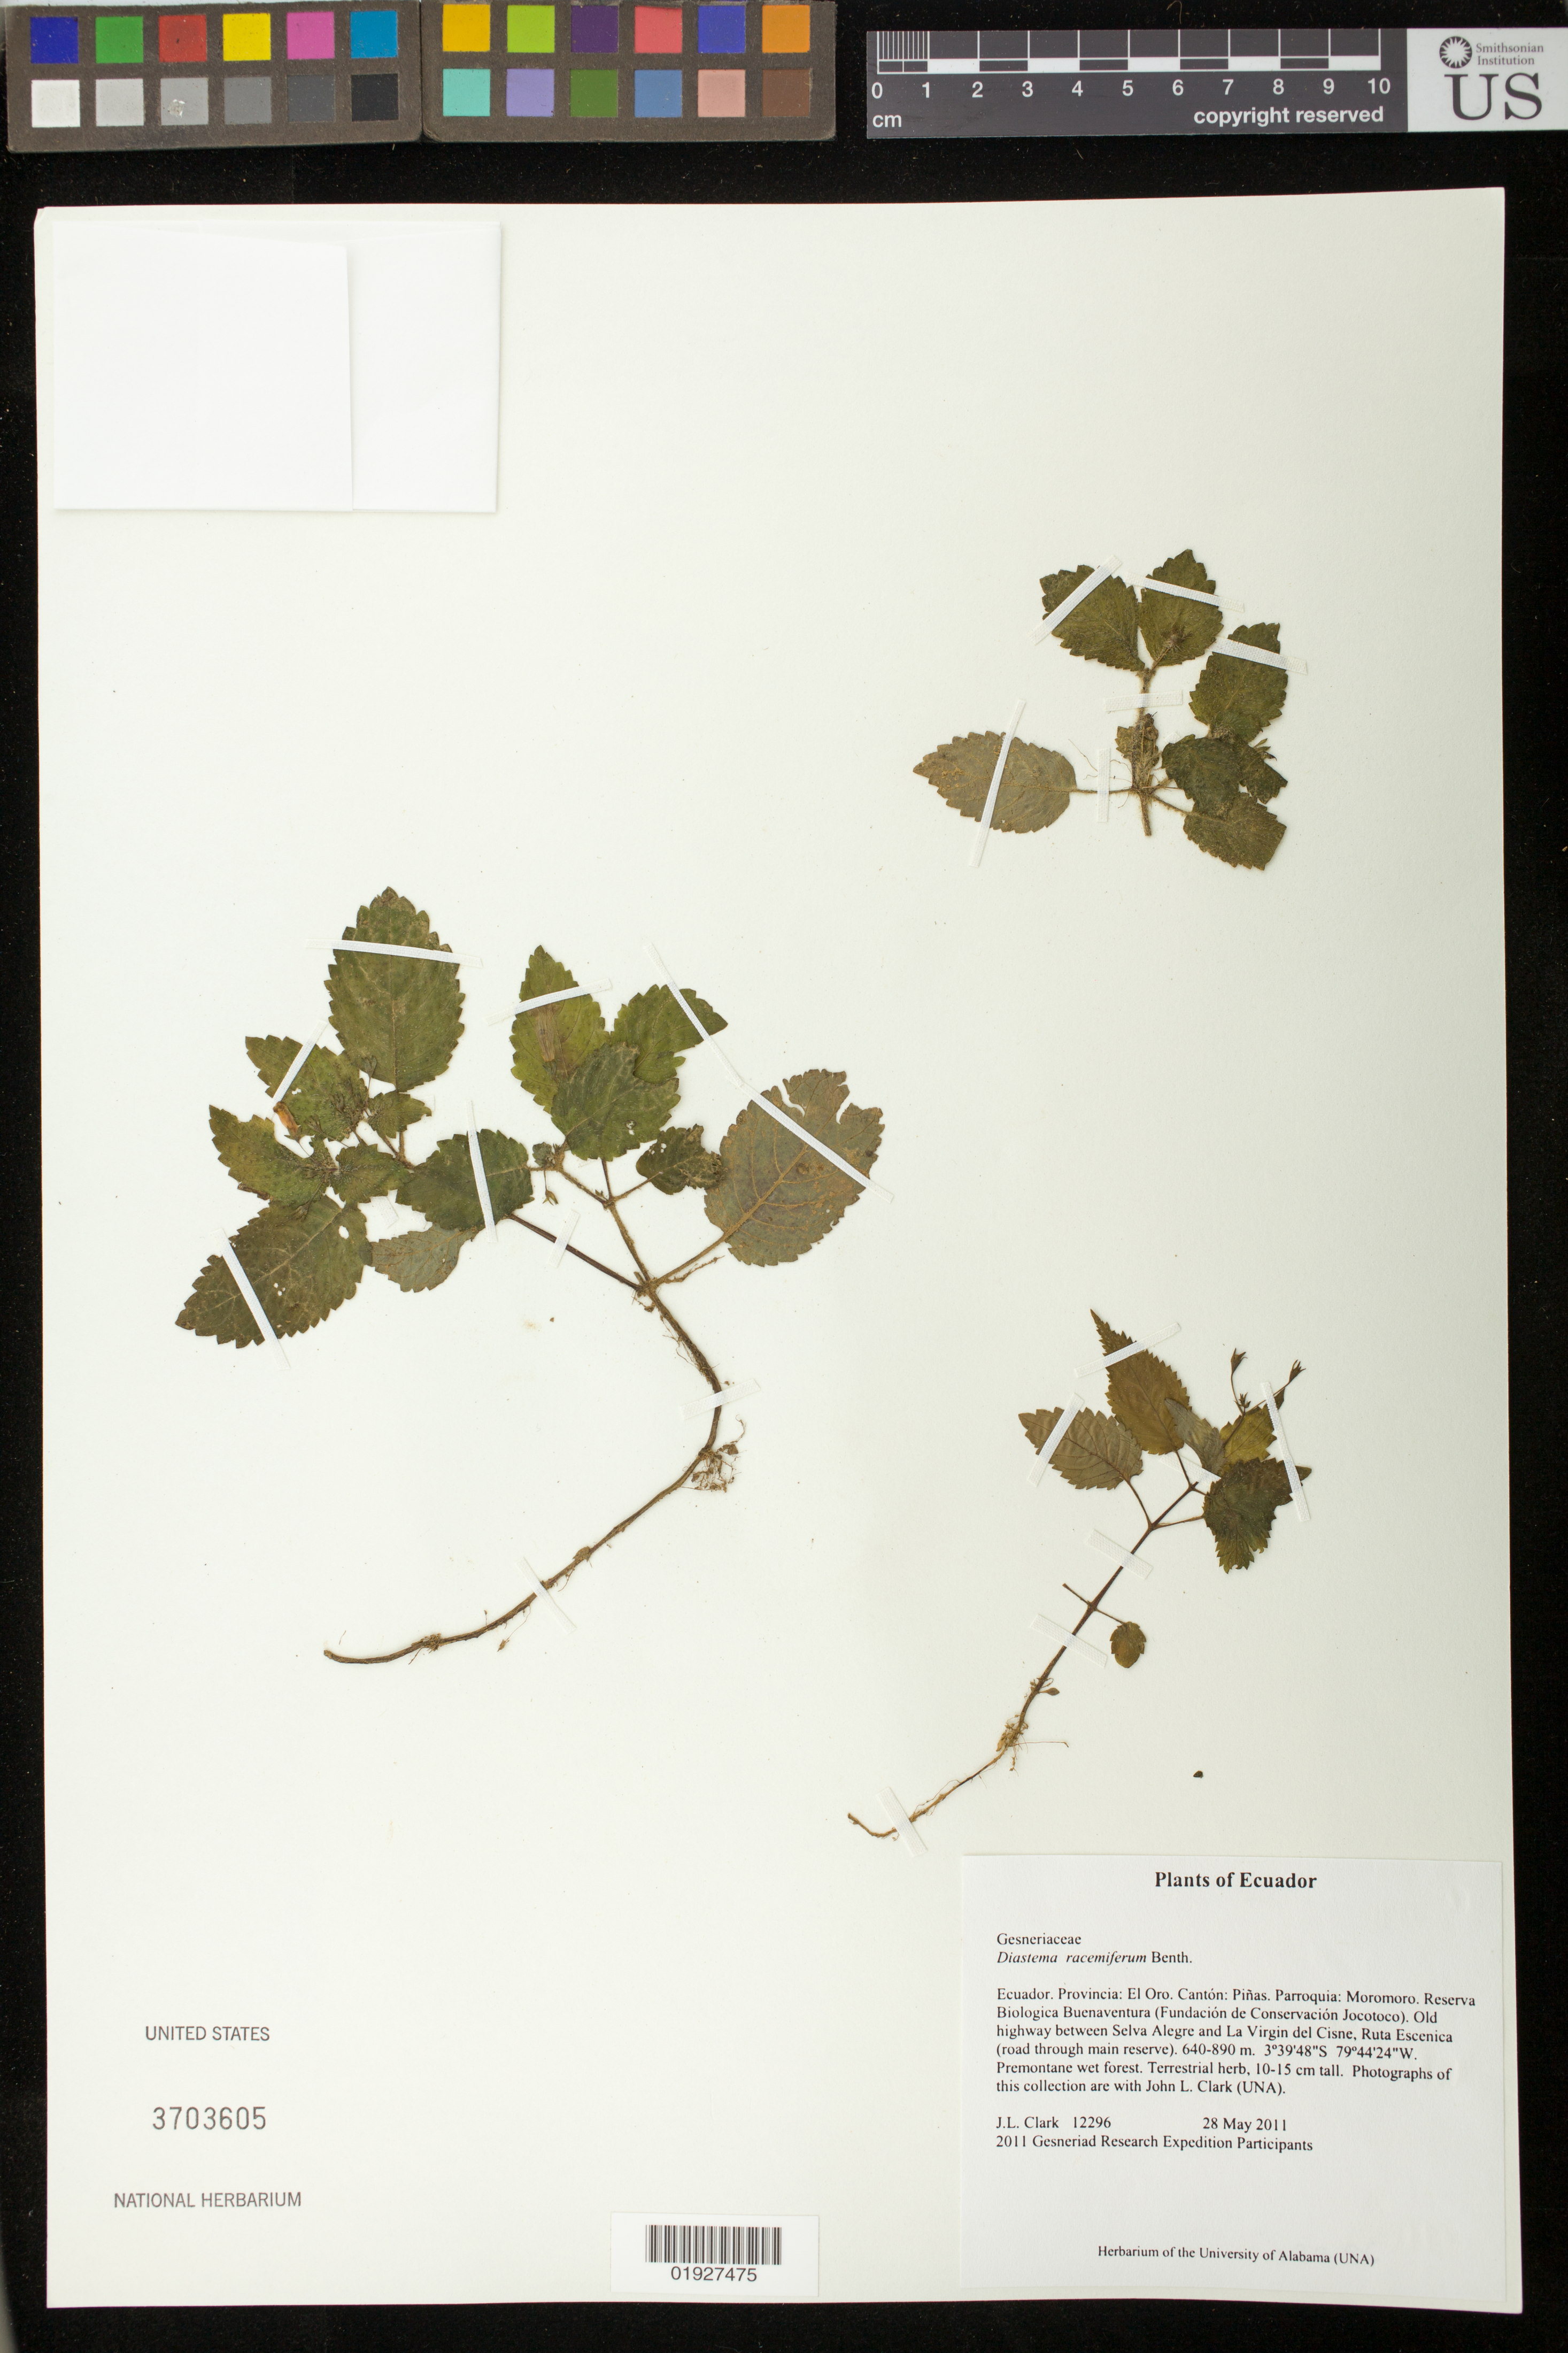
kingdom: Plantae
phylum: Tracheophyta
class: Magnoliopsida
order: Lamiales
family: Gesneriaceae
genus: Diastema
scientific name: Diastema racemiferum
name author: Benth.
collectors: J. L. Clark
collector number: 12296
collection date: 2011-05-28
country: Ecuador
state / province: El Oro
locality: Provincia: El Oro, Canton: Pinas, Parroquia, Moromoro, Reserva Biologica Buenaventura (Fundacion de Conservacion Jocotoco), Old highway between Selva Alegre and La Virgin del Cisne, Ruta Escenica (road through main reserve).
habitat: Premontane wet forest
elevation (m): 640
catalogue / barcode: US 3703605